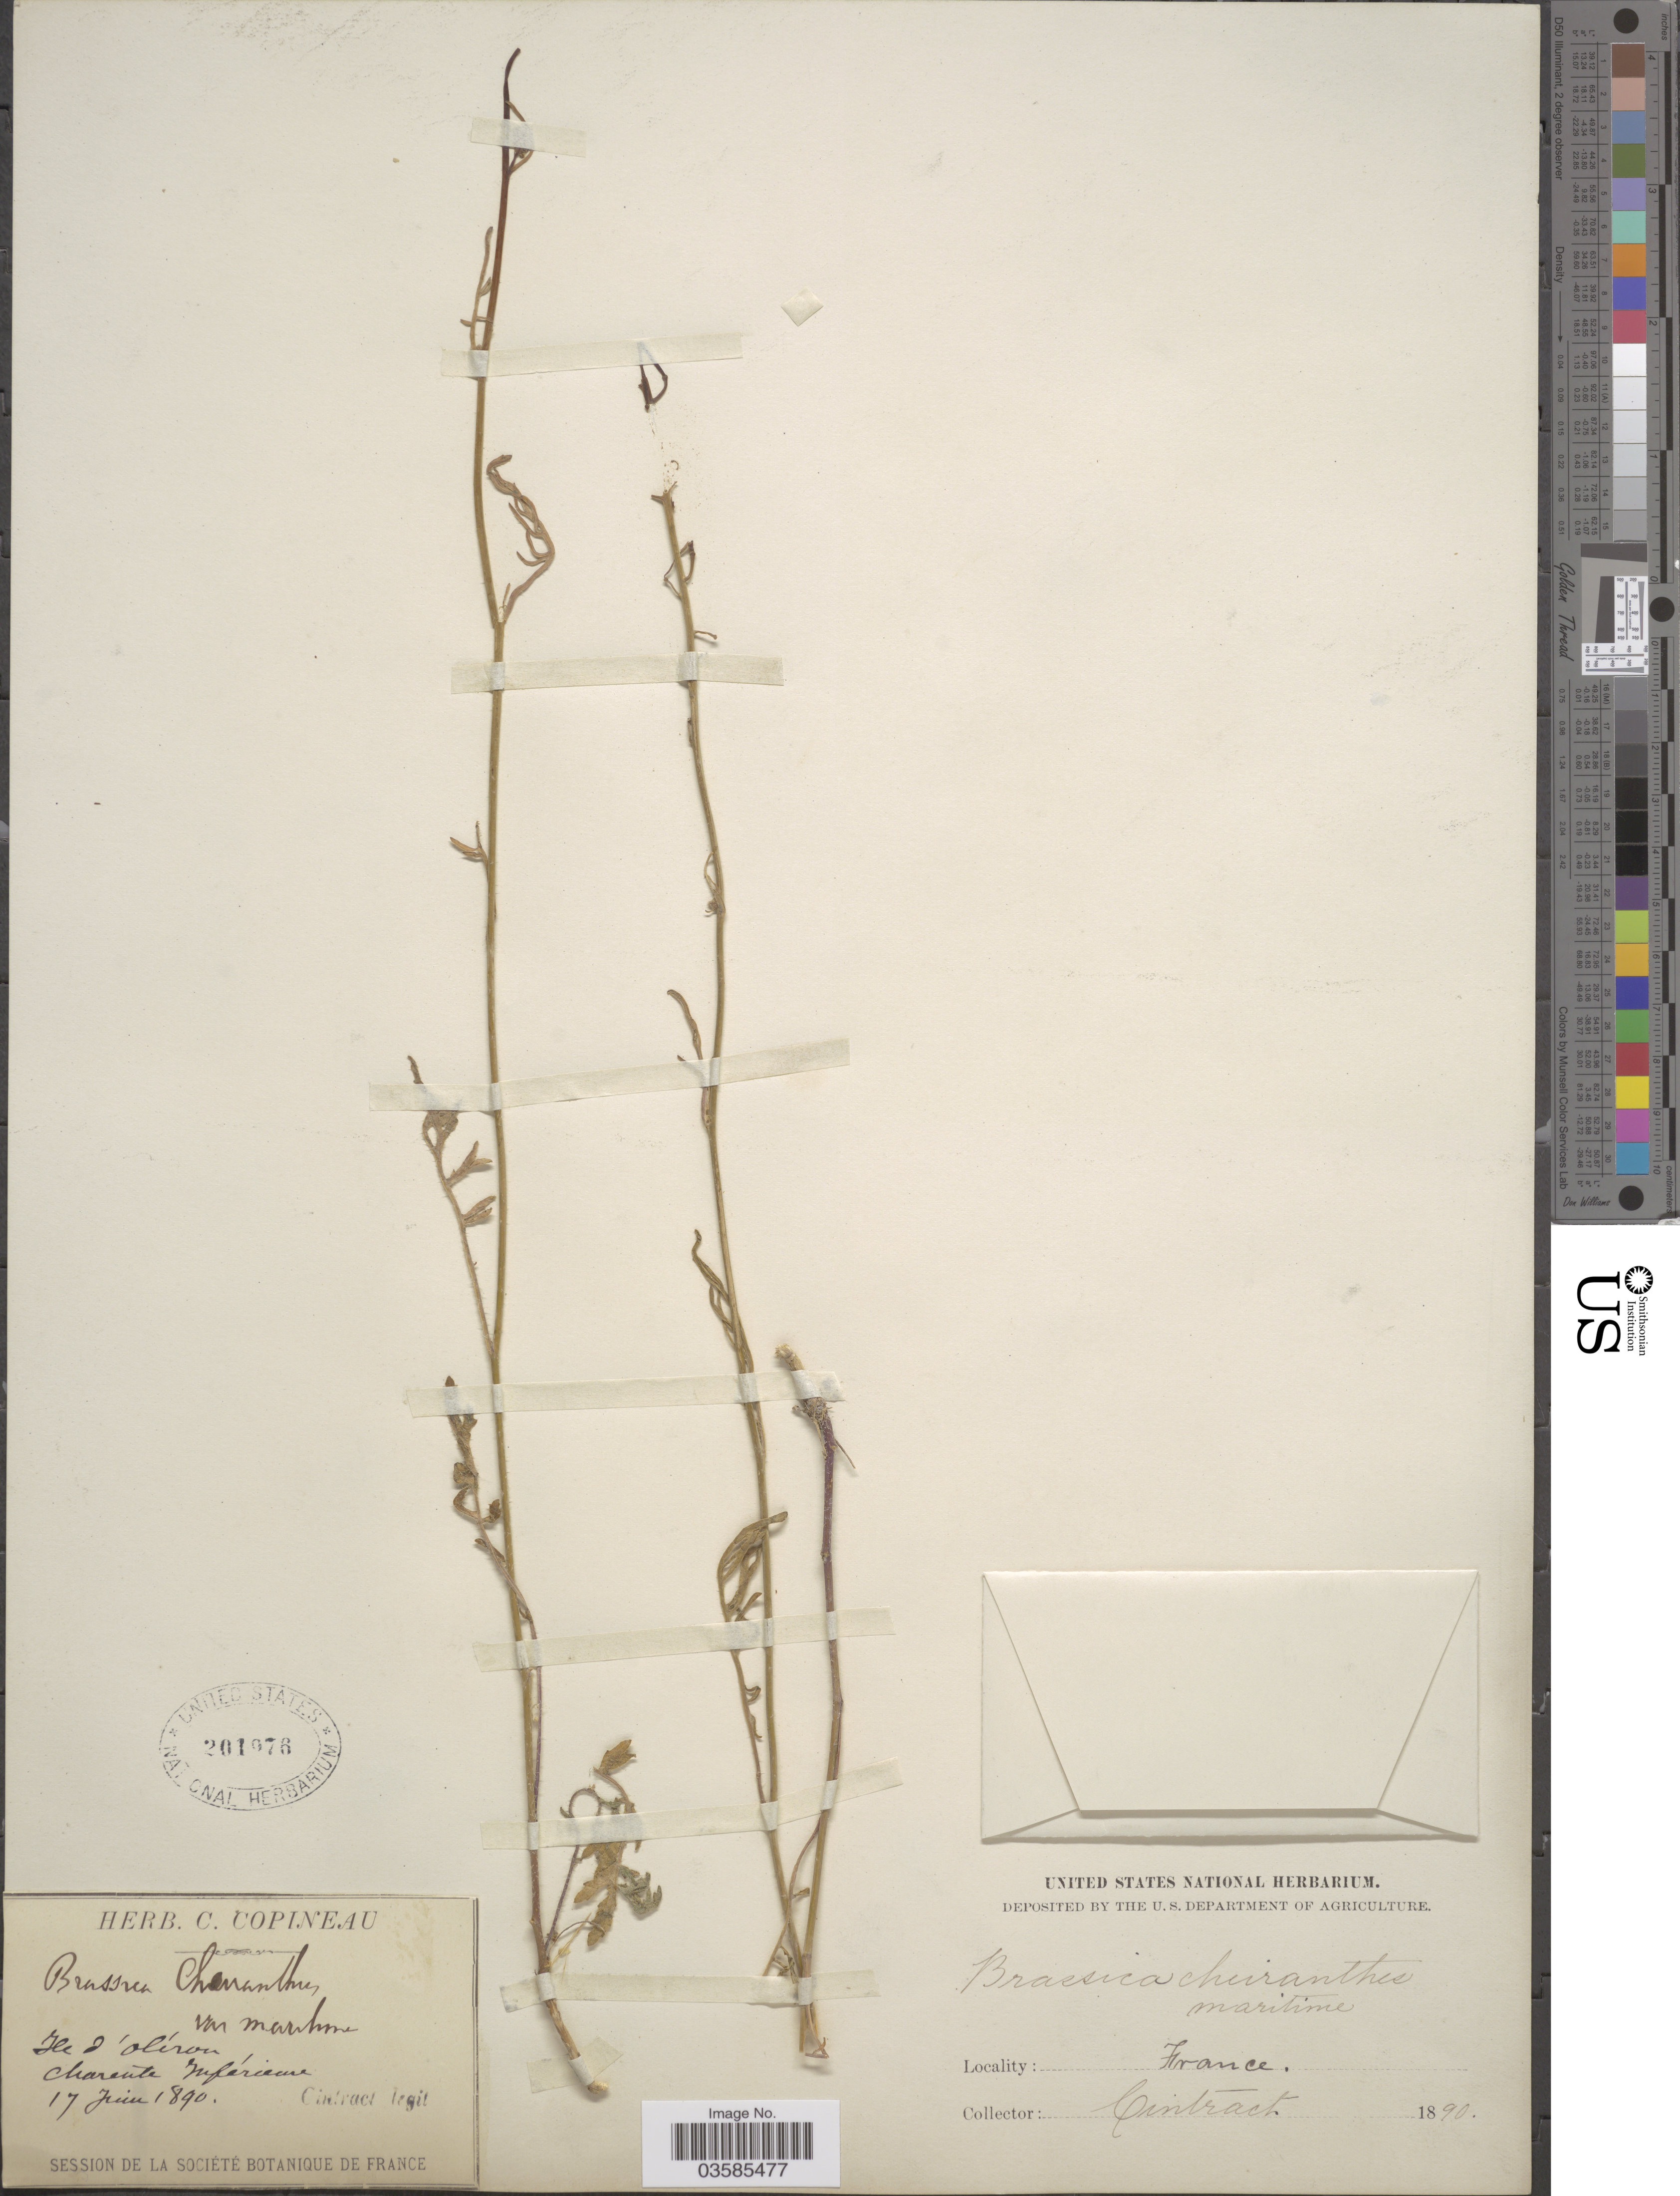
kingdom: Plantae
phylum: Tracheophyta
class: Magnoliopsida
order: Brassicales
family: Brassicaceae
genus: Brassica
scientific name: Brassica cheiranthos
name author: Vill.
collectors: Cintract, --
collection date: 1890-06-17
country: France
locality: Ile d'Oléron, Charente Inférieure.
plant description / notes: Corrected precise locality to "Ile d'Oléron, Charente Inférieure."